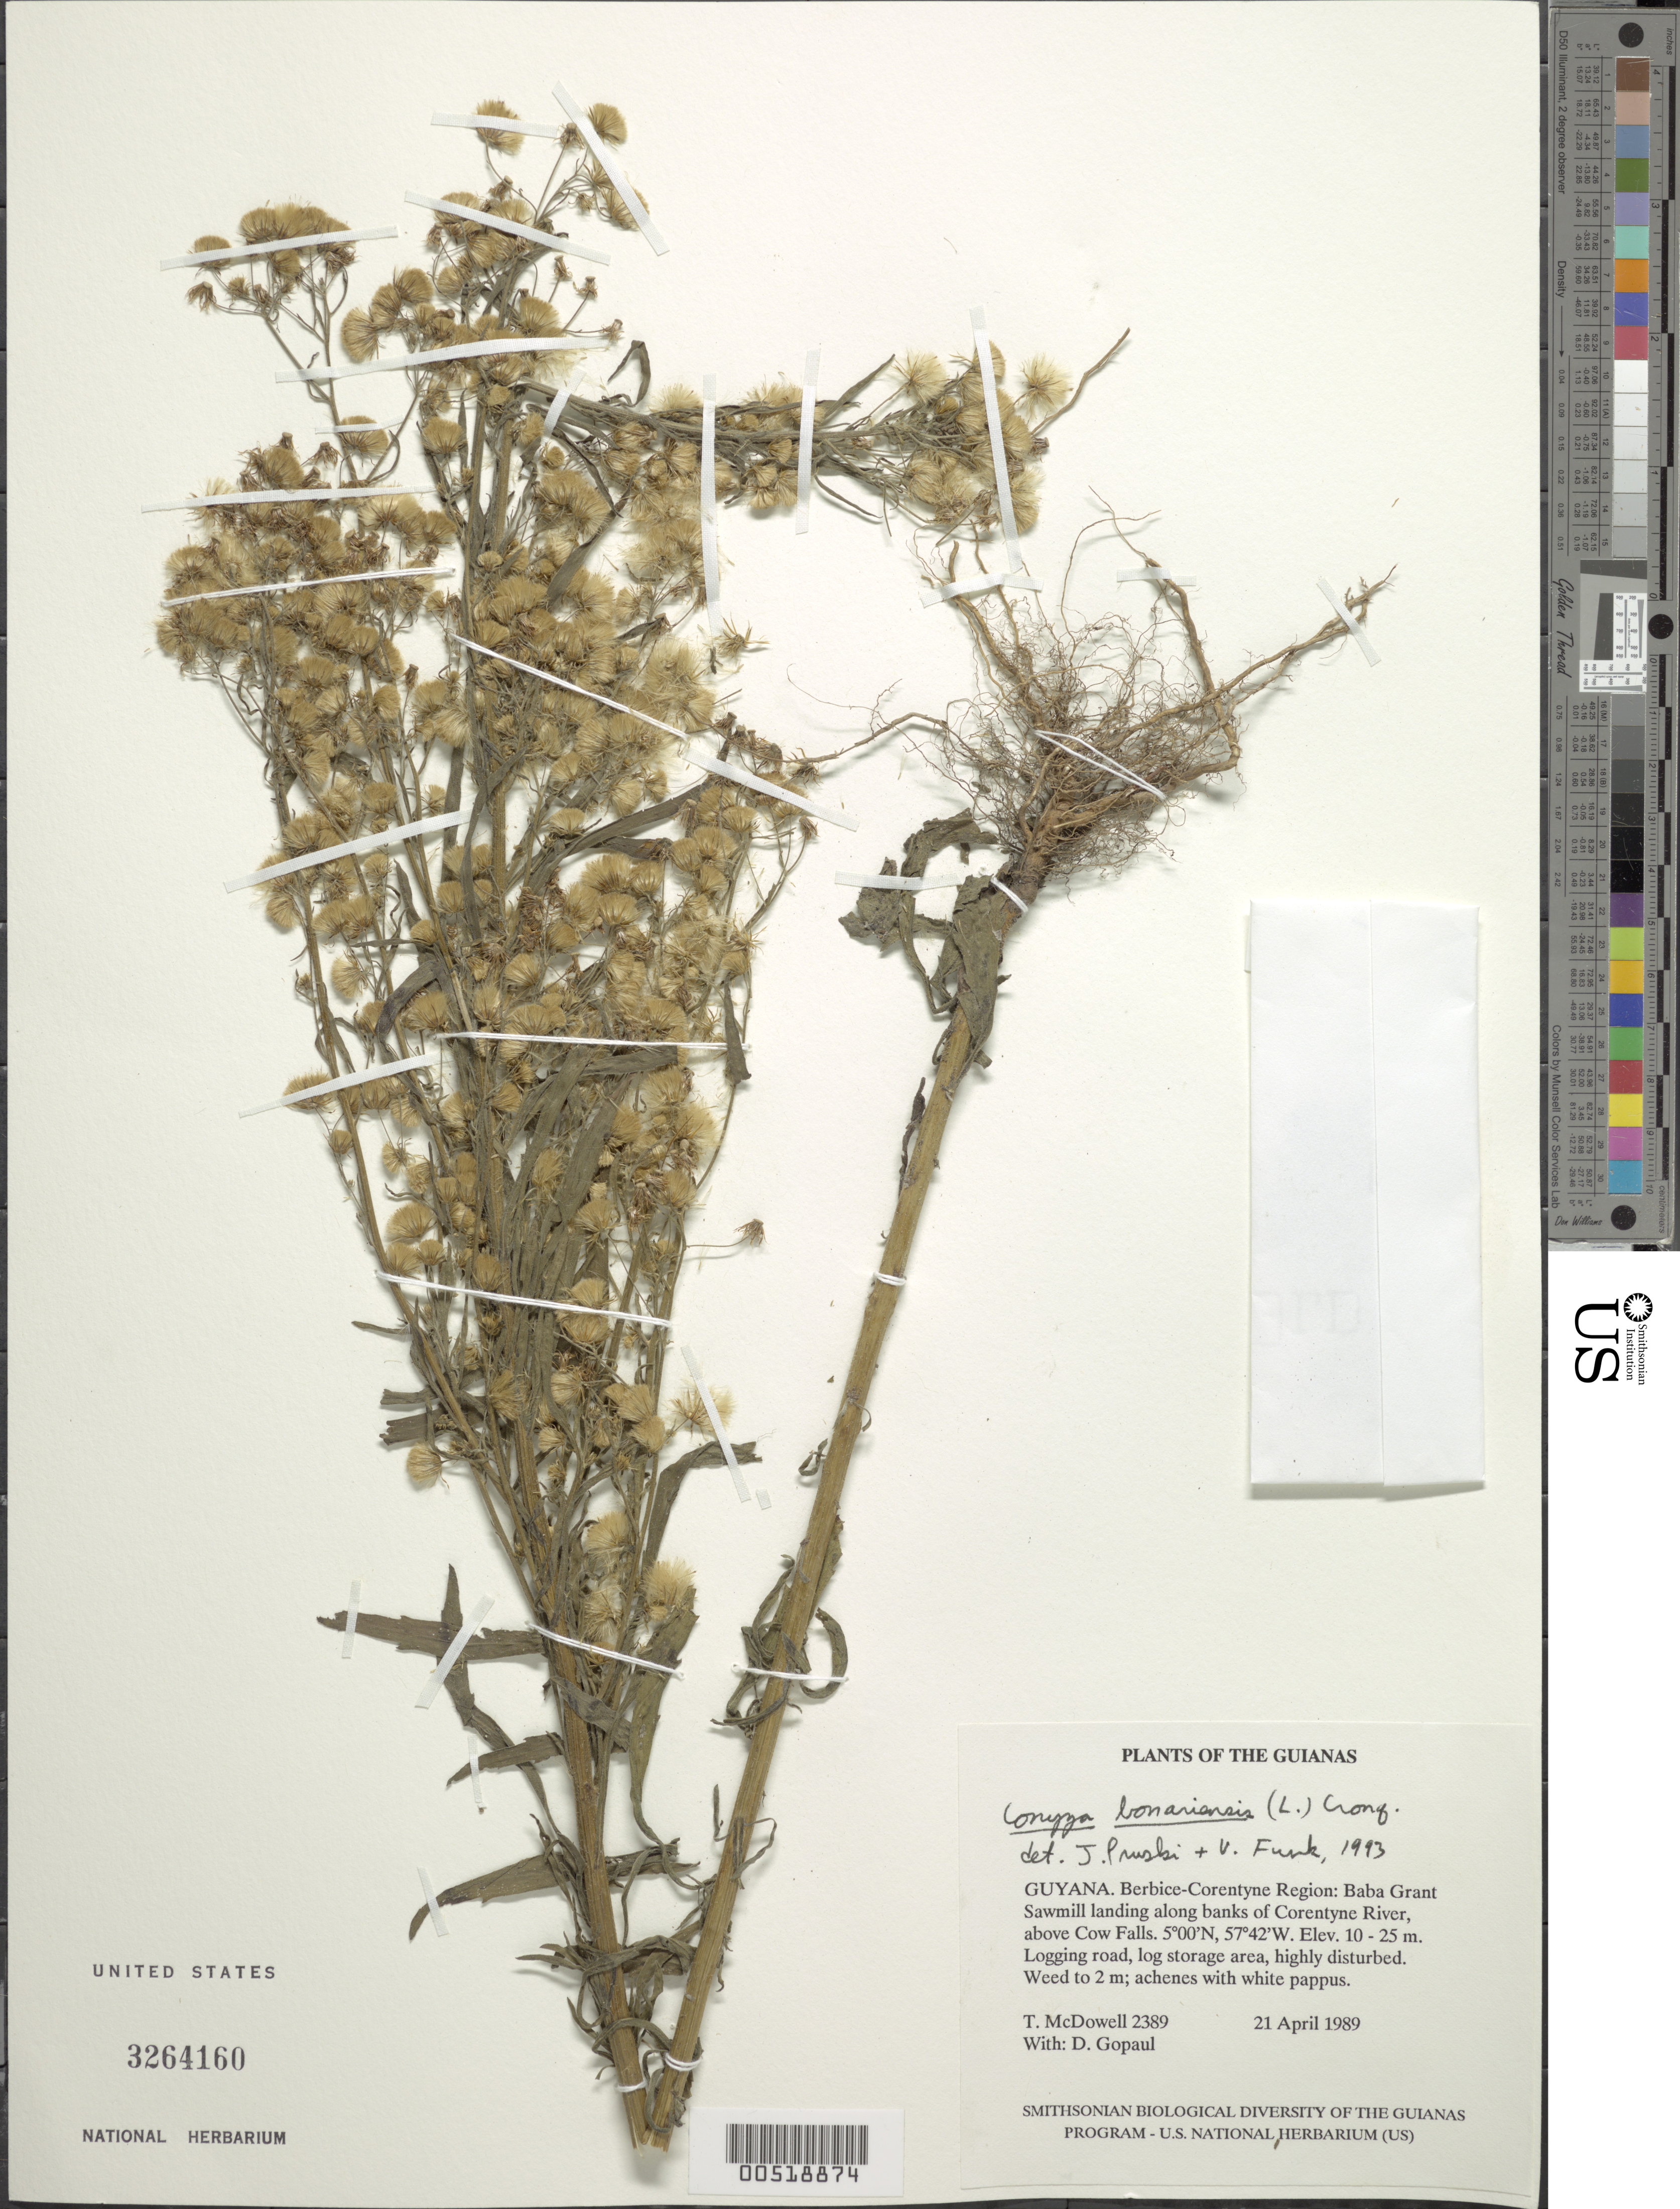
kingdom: Plantae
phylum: Tracheophyta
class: Magnoliopsida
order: Asterales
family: Asteraceae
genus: Conyza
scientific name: Conyza bonariensis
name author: (L.) Cronq.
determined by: Pruski, J. F.; Funk, V. A.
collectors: T. McDowell & D. Gopaul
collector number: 2389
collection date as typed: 21 April 1990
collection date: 1990-04-21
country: Guyana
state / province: E. Berbice-Corentyne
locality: Baba Grant Sawmill landing along banks of Corentyne River, above Cow Falls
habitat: Logging road, log storage area, highly disturbed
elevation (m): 10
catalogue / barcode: US 3264160